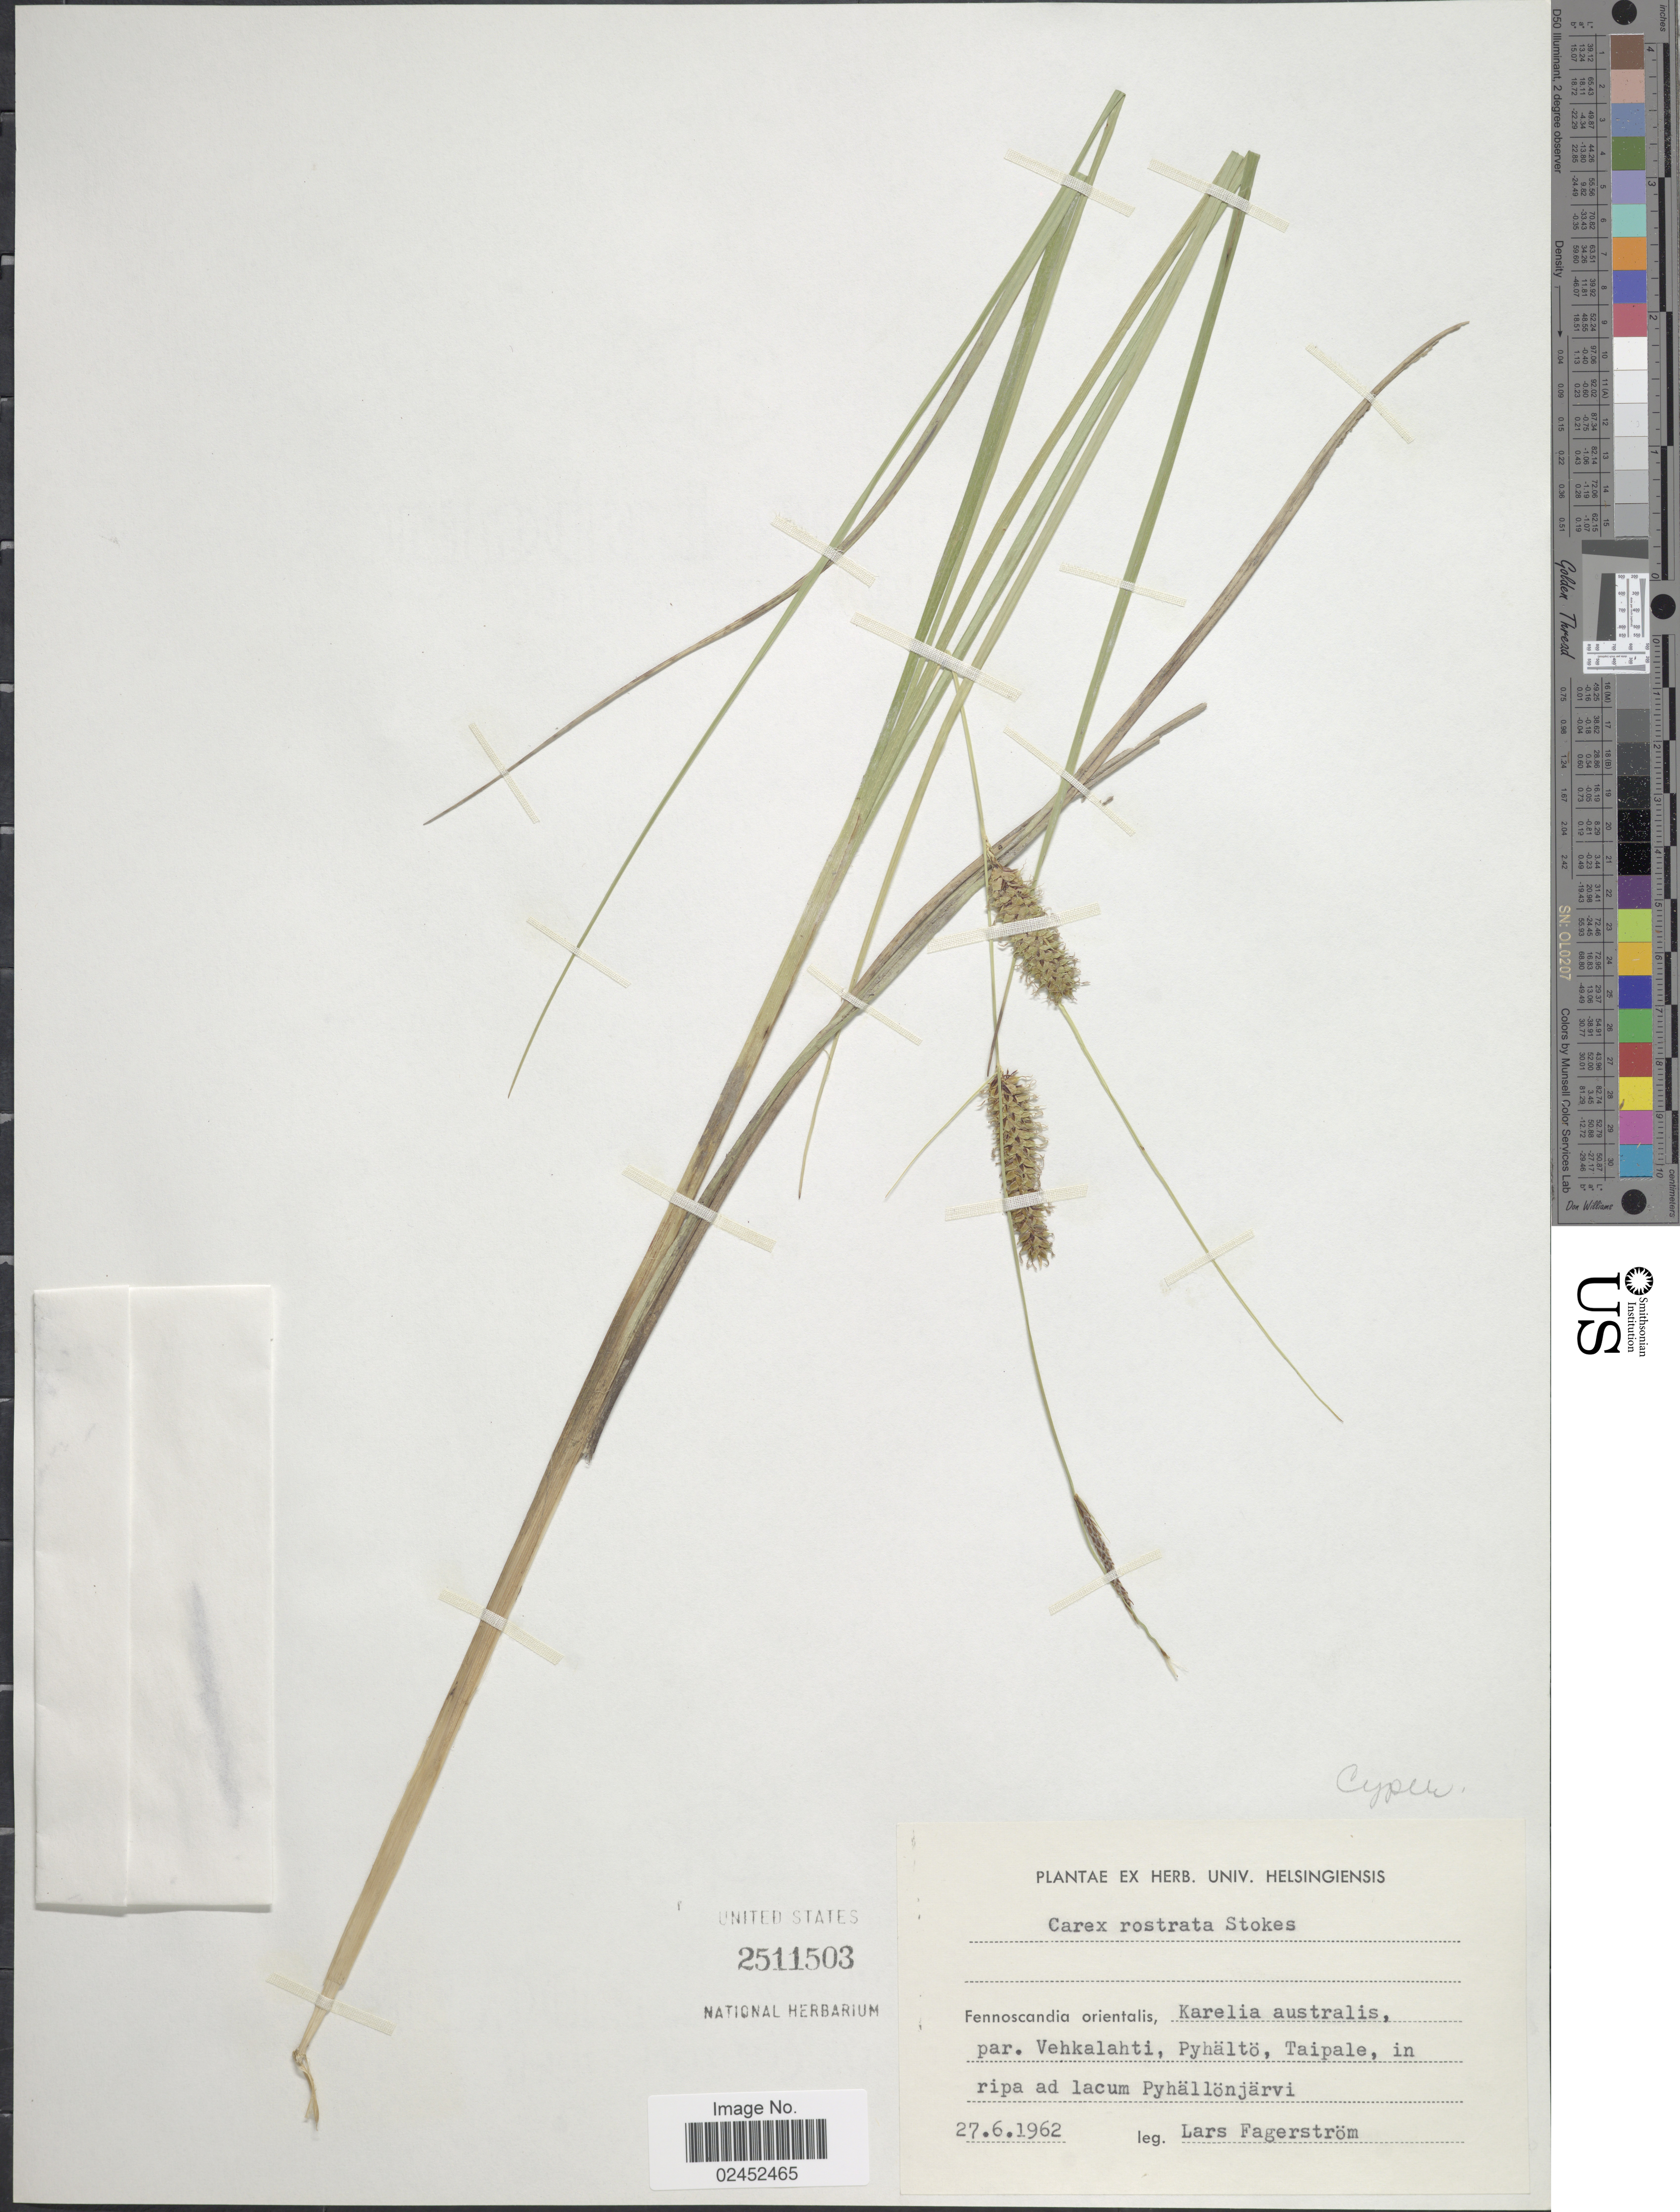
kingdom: Plantae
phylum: Tracheophyta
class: Liliopsida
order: Poales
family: Cyperaceae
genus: Carex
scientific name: Carex rostrata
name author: Stokes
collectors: L. Fagerstrom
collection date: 1962-06-27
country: Finland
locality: Fennoscandia orientalis, Karelia australis, par. Vehkalahti, Pyhalto, Taipale, in ripa ad lacum Pyhallonjarvi.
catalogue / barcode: US 2511503